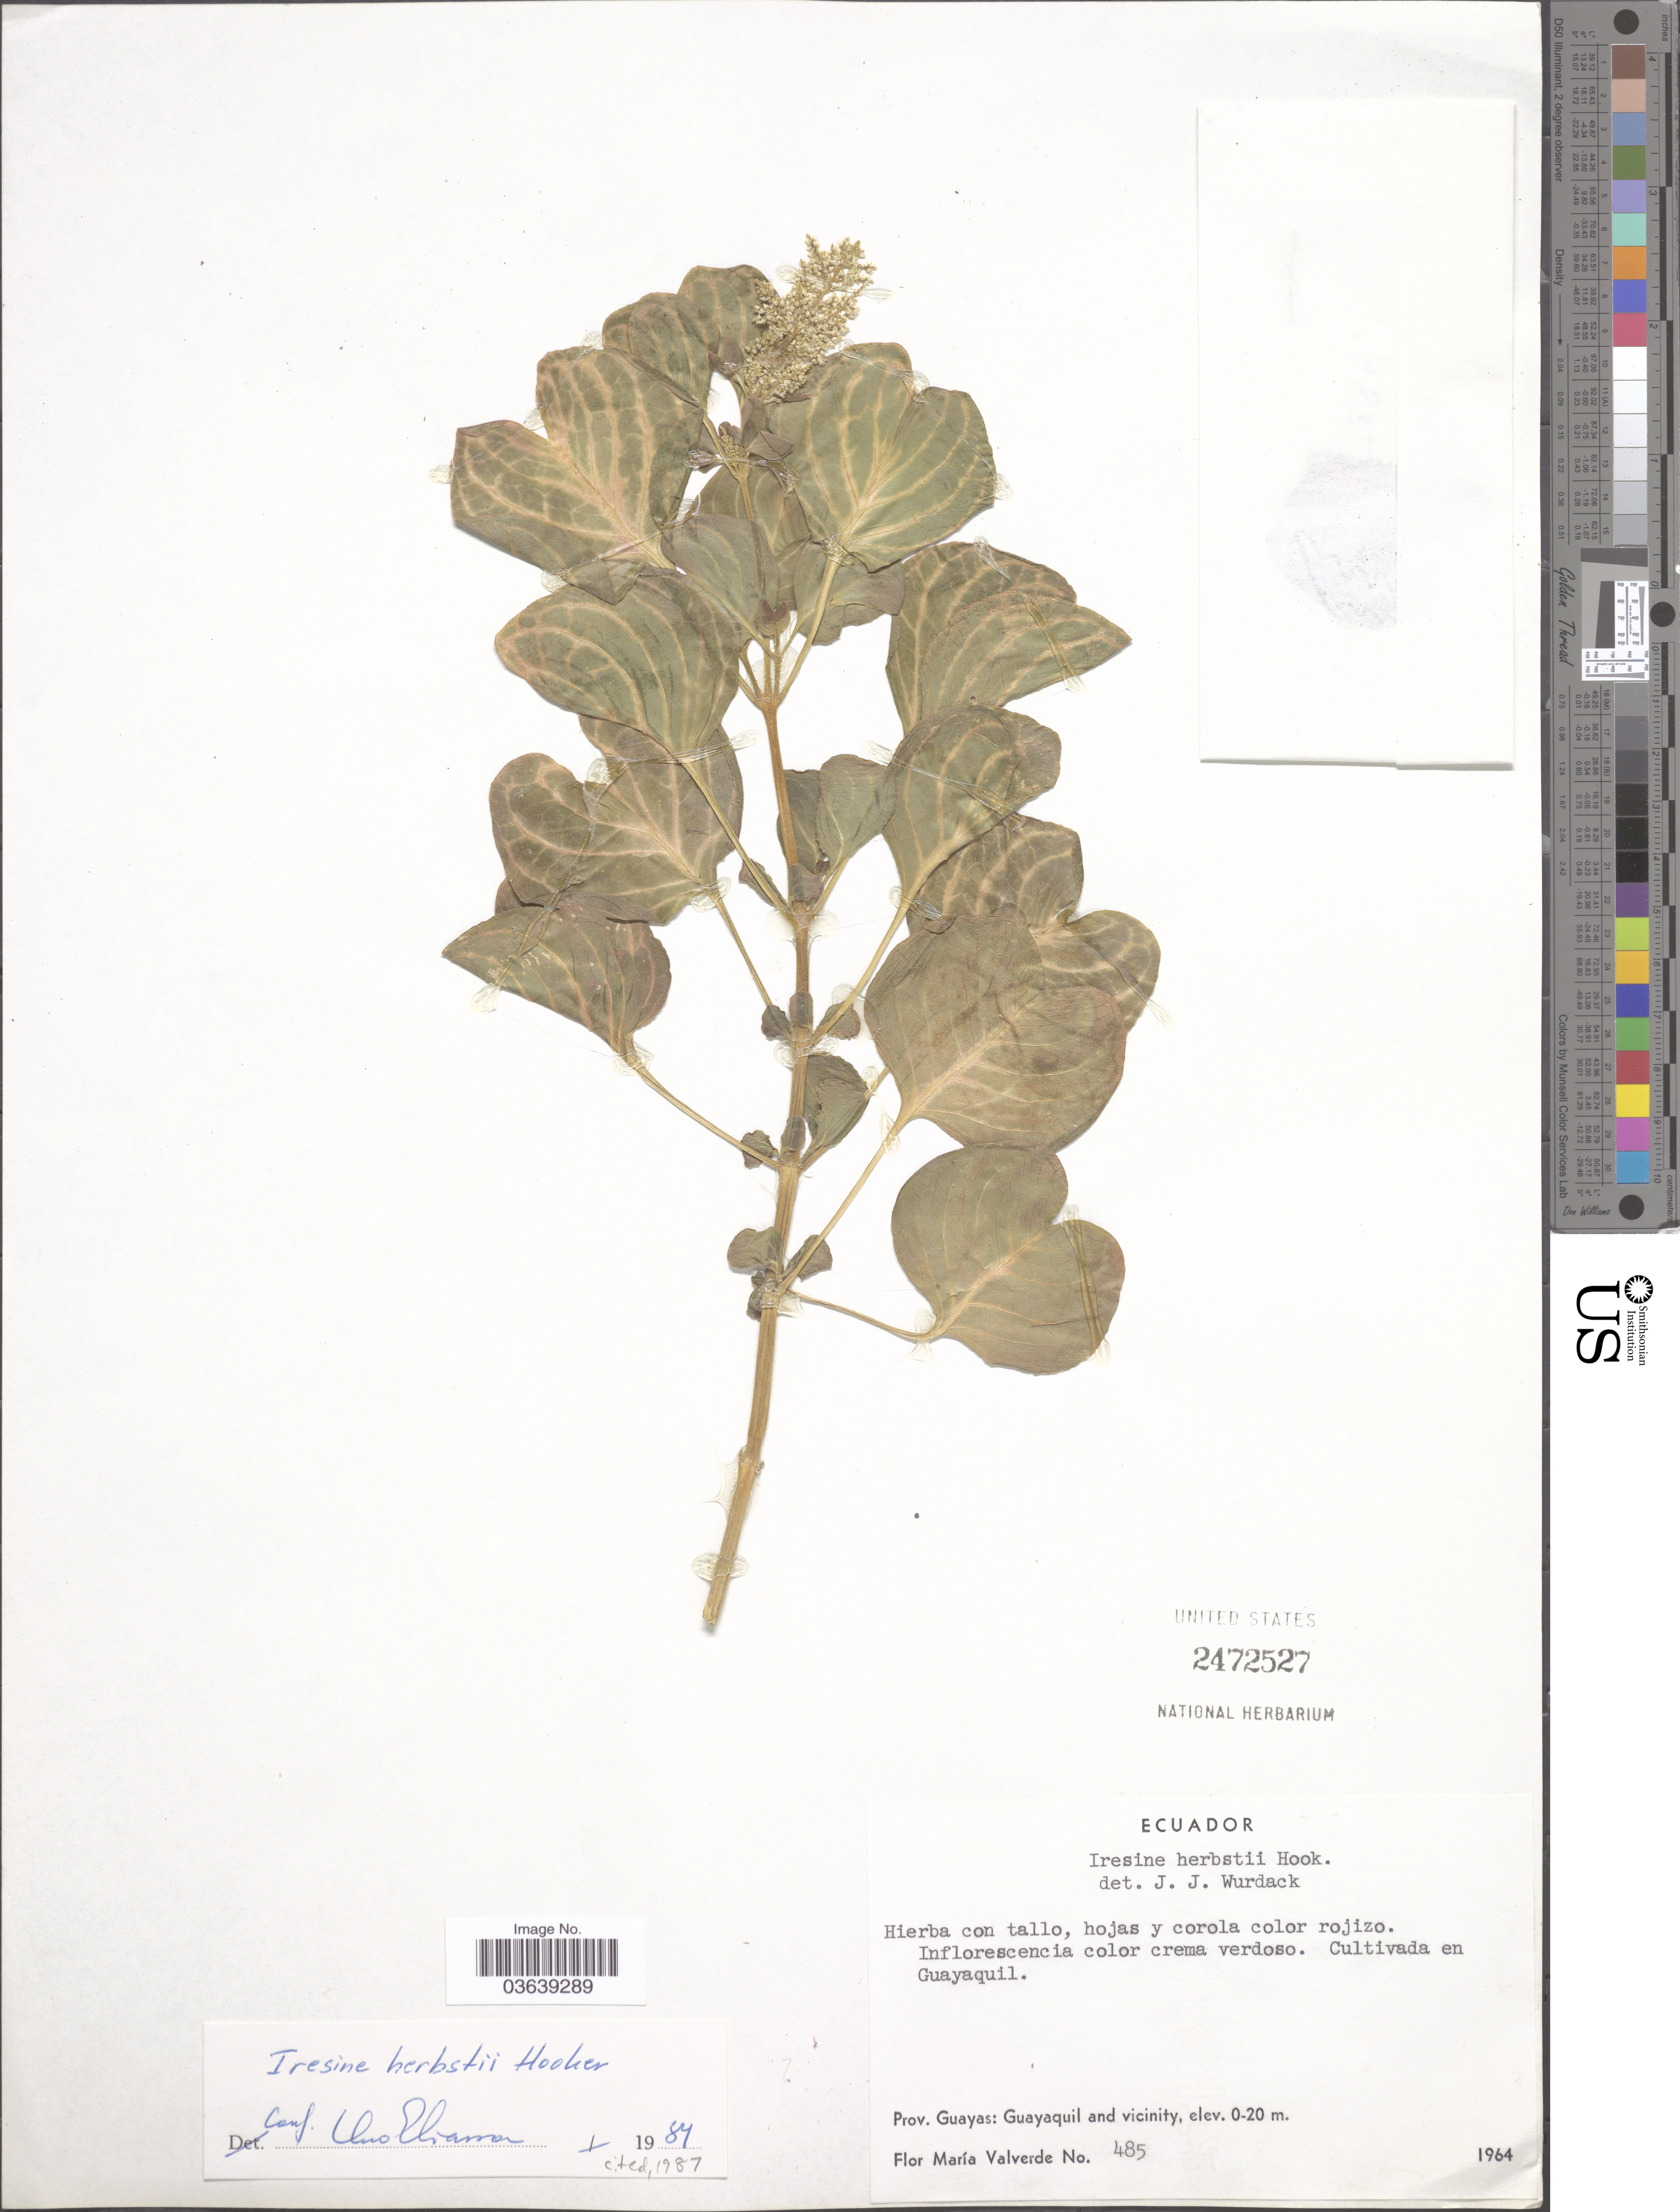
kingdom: Plantae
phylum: Tracheophyta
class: Magnoliopsida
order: Caryophyllales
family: Amaranthaceae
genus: Iresine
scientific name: Iresine herbstii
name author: Hook.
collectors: F. M. Valverde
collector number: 485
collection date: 1964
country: Ecuador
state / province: Guayas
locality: Guayaquil. Guayaquil and vicinity.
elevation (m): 0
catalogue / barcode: US 2472527